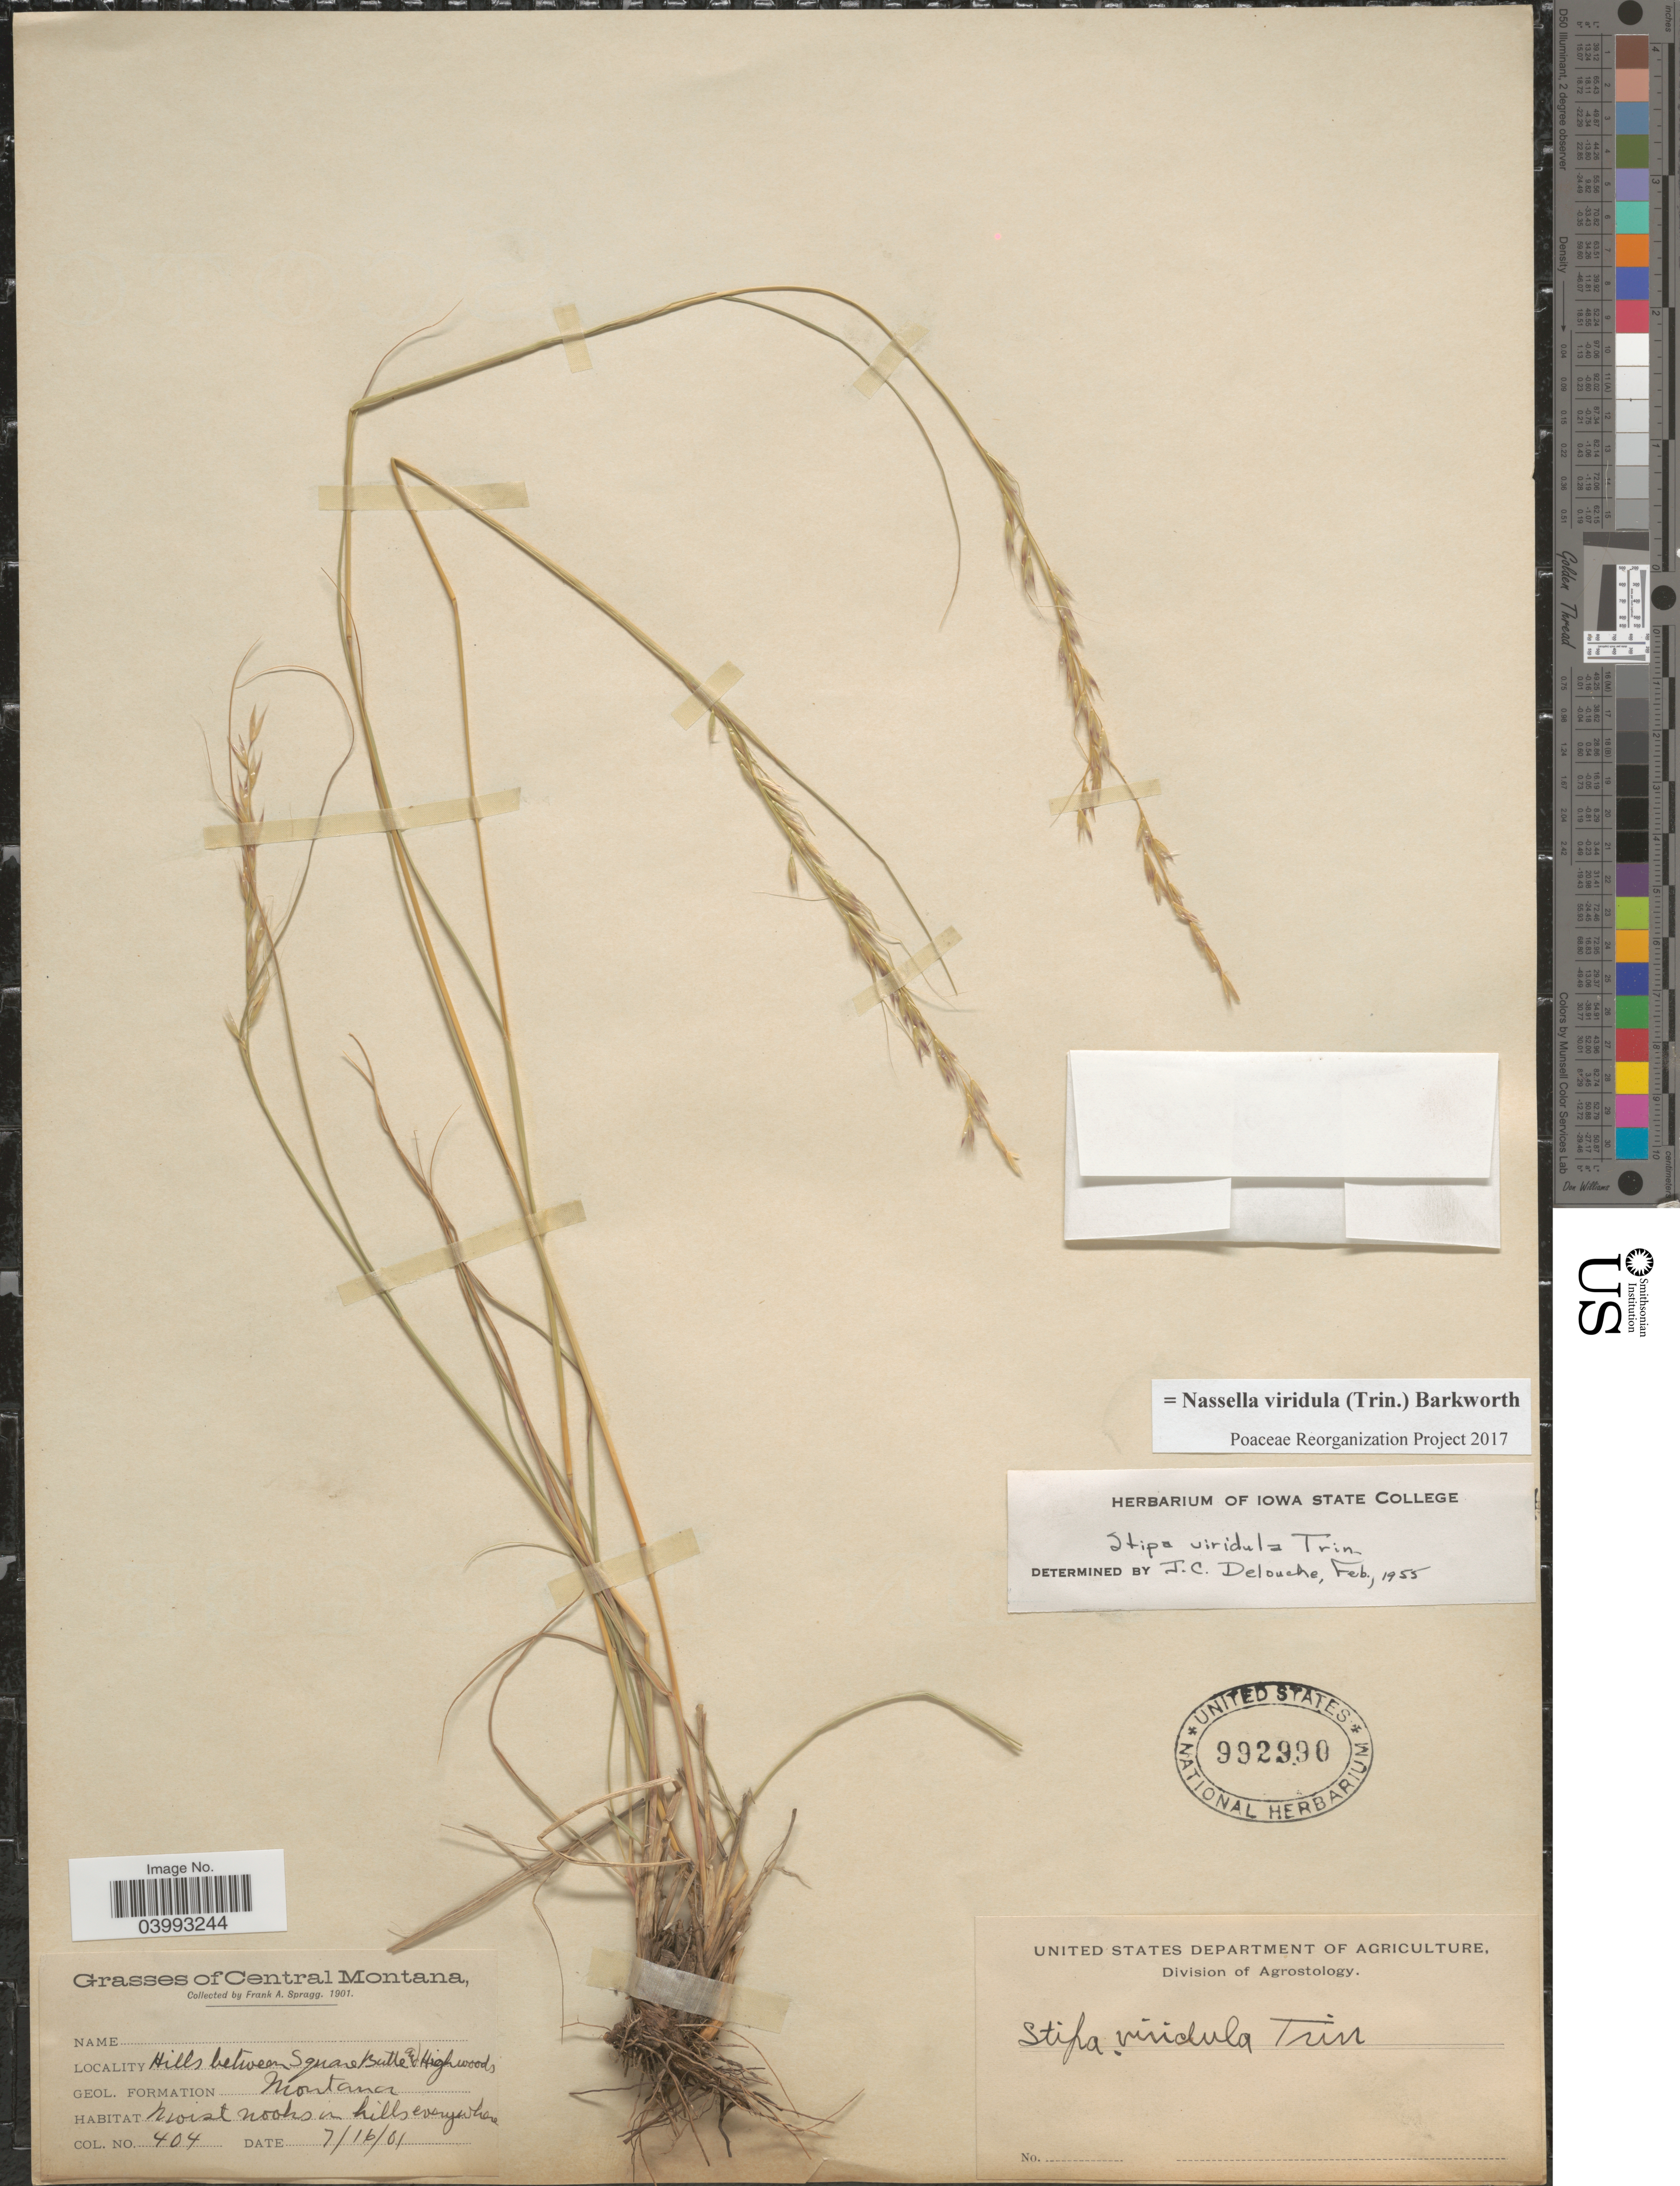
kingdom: Plantae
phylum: Tracheophyta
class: Liliopsida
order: Poales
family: Poaceae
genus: Nassella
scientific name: Nassella viridula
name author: (Trin.) Barkworth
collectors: F. Spragg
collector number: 404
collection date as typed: Transcribed d/m/y: 16/7/1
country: United States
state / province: Montana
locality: Central Montana. Hills between Square Butte and Highwoods.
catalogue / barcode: US 992990